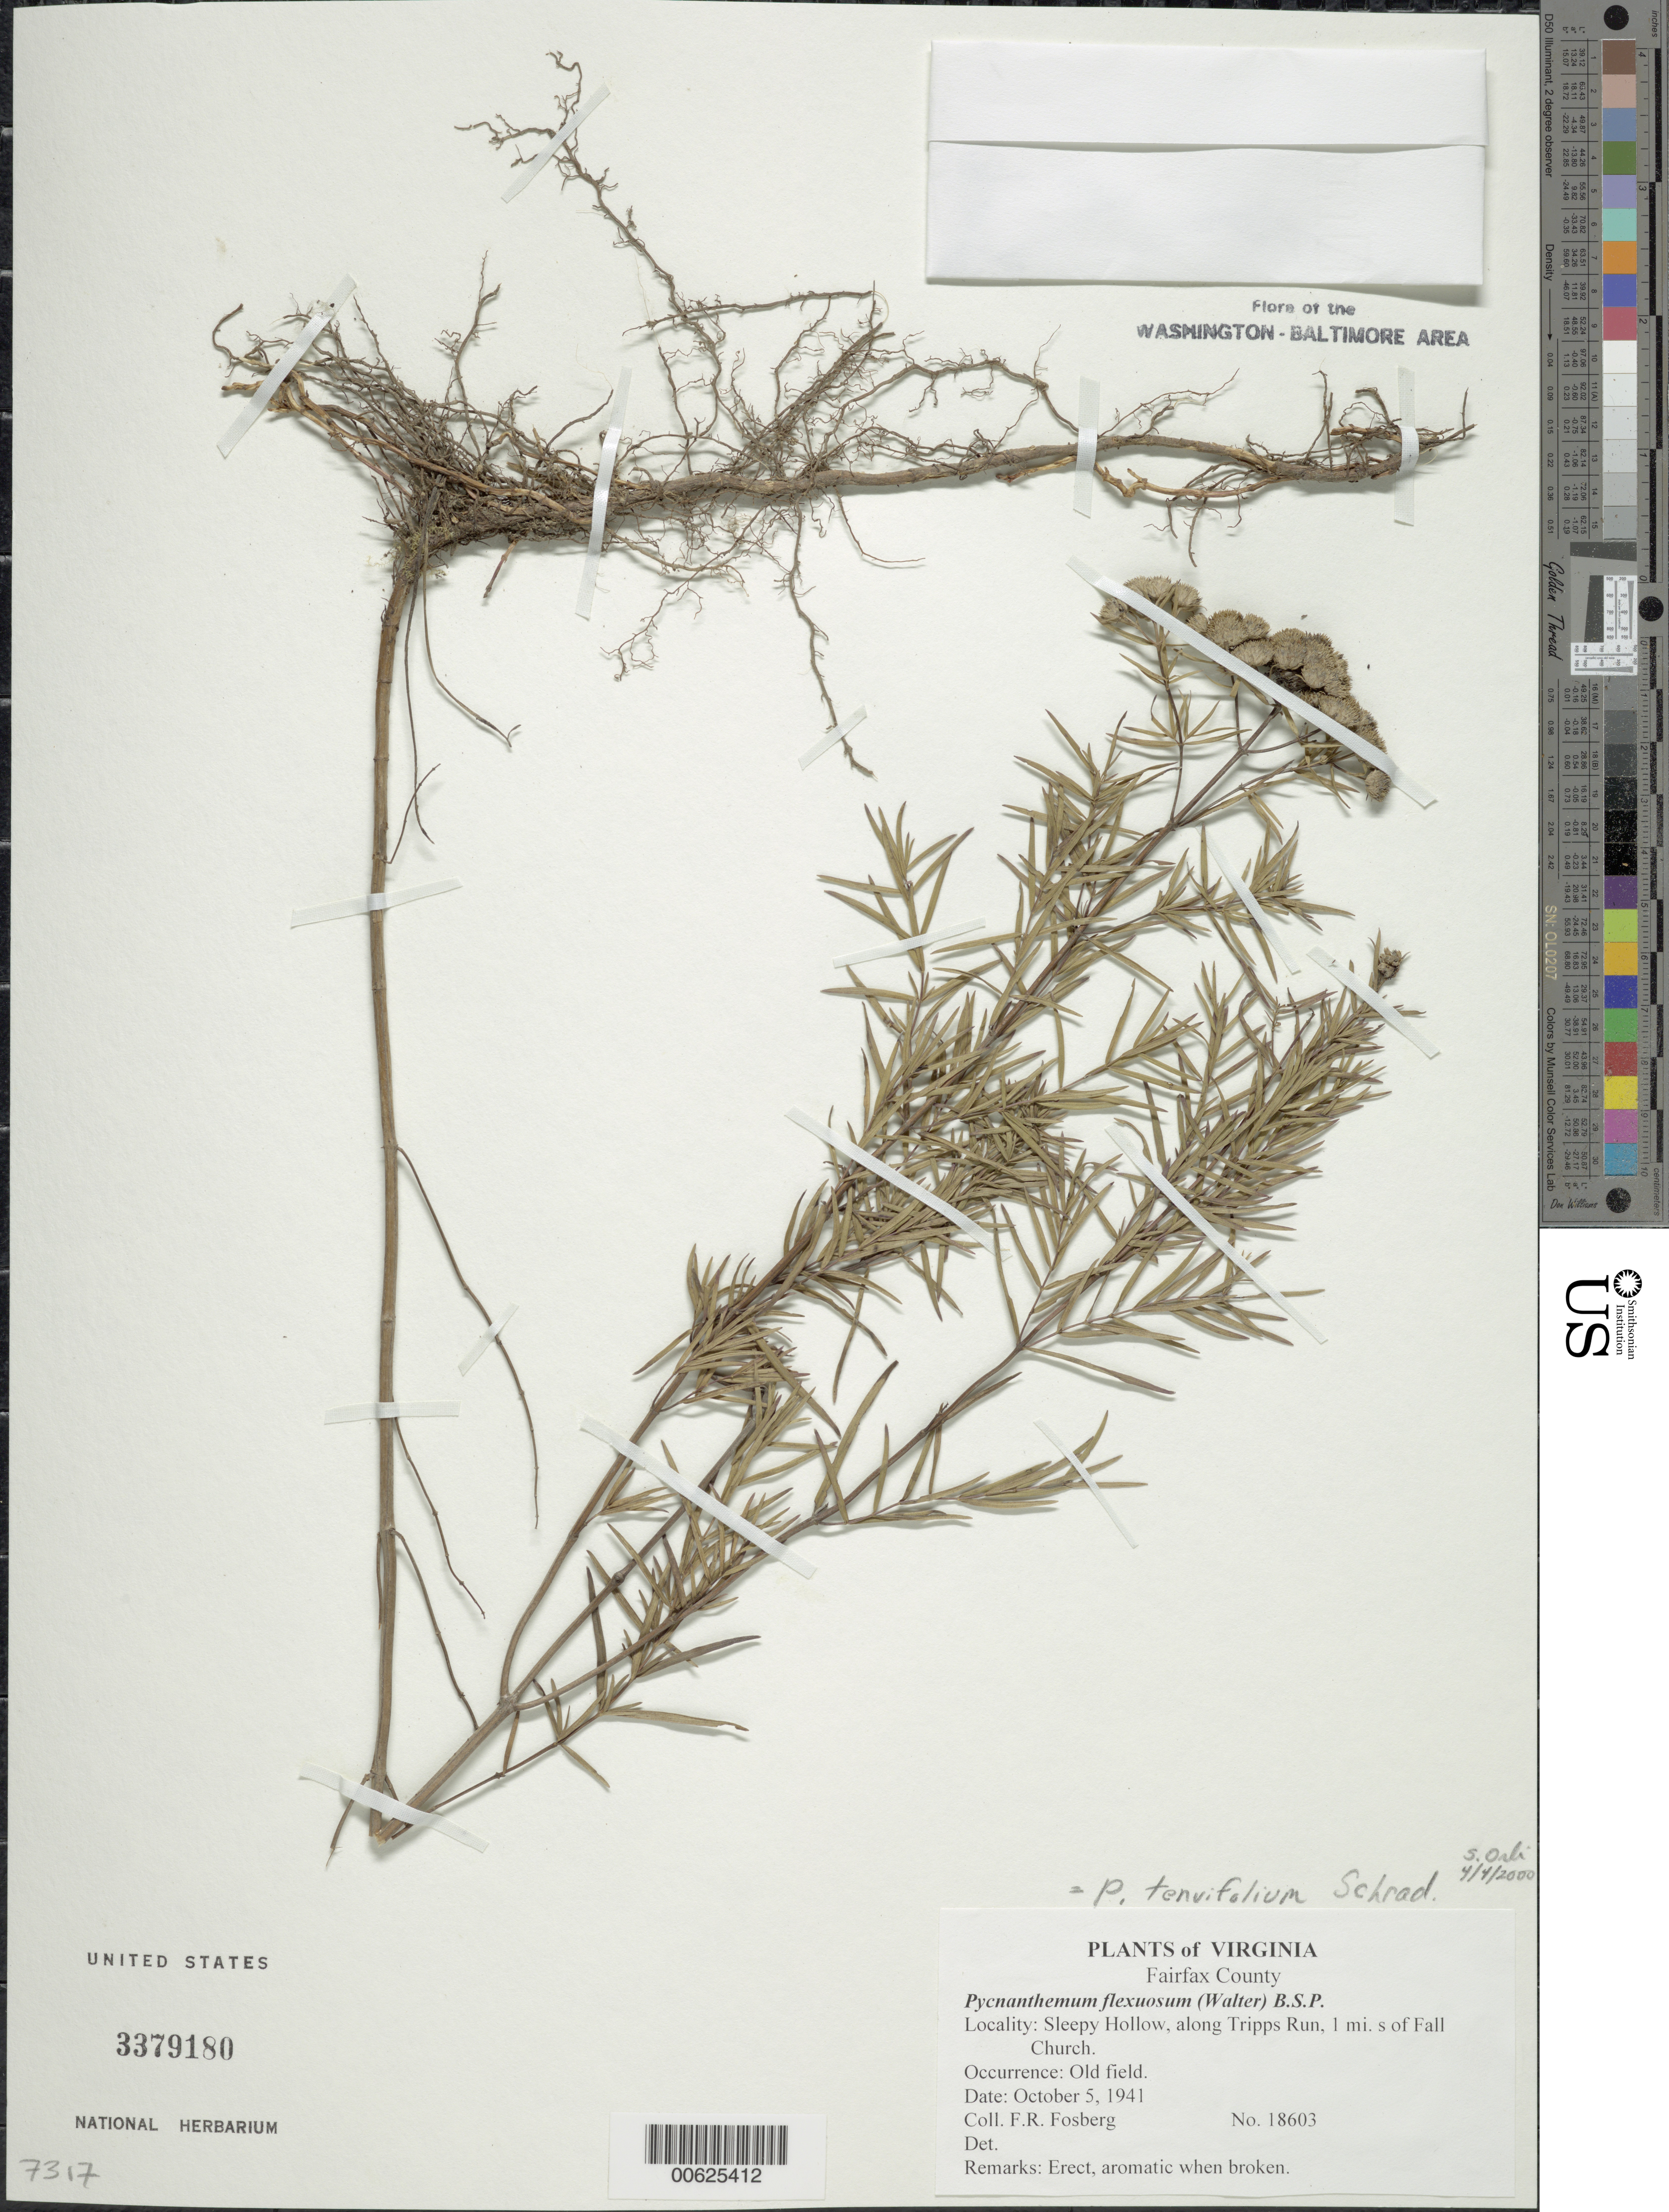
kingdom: Plantae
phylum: Tracheophyta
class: Magnoliopsida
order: Lamiales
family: Lamiaceae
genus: Pycnanthemum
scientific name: Pycnanthemum tenuifolium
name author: Schrad.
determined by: Orli, Sylvia Stone, (BOT), Smithsonian Institution - National Museum of Natural History (UNITED STATES)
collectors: F. R. Fosberg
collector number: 18603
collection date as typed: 05 Oct 1941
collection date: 1941-10-05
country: United States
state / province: Virginia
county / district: Fairfax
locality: Sleepy Hollow, along Tripps Run, 1 mi. S of Falls Church.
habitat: Old field.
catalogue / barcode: US 3379180